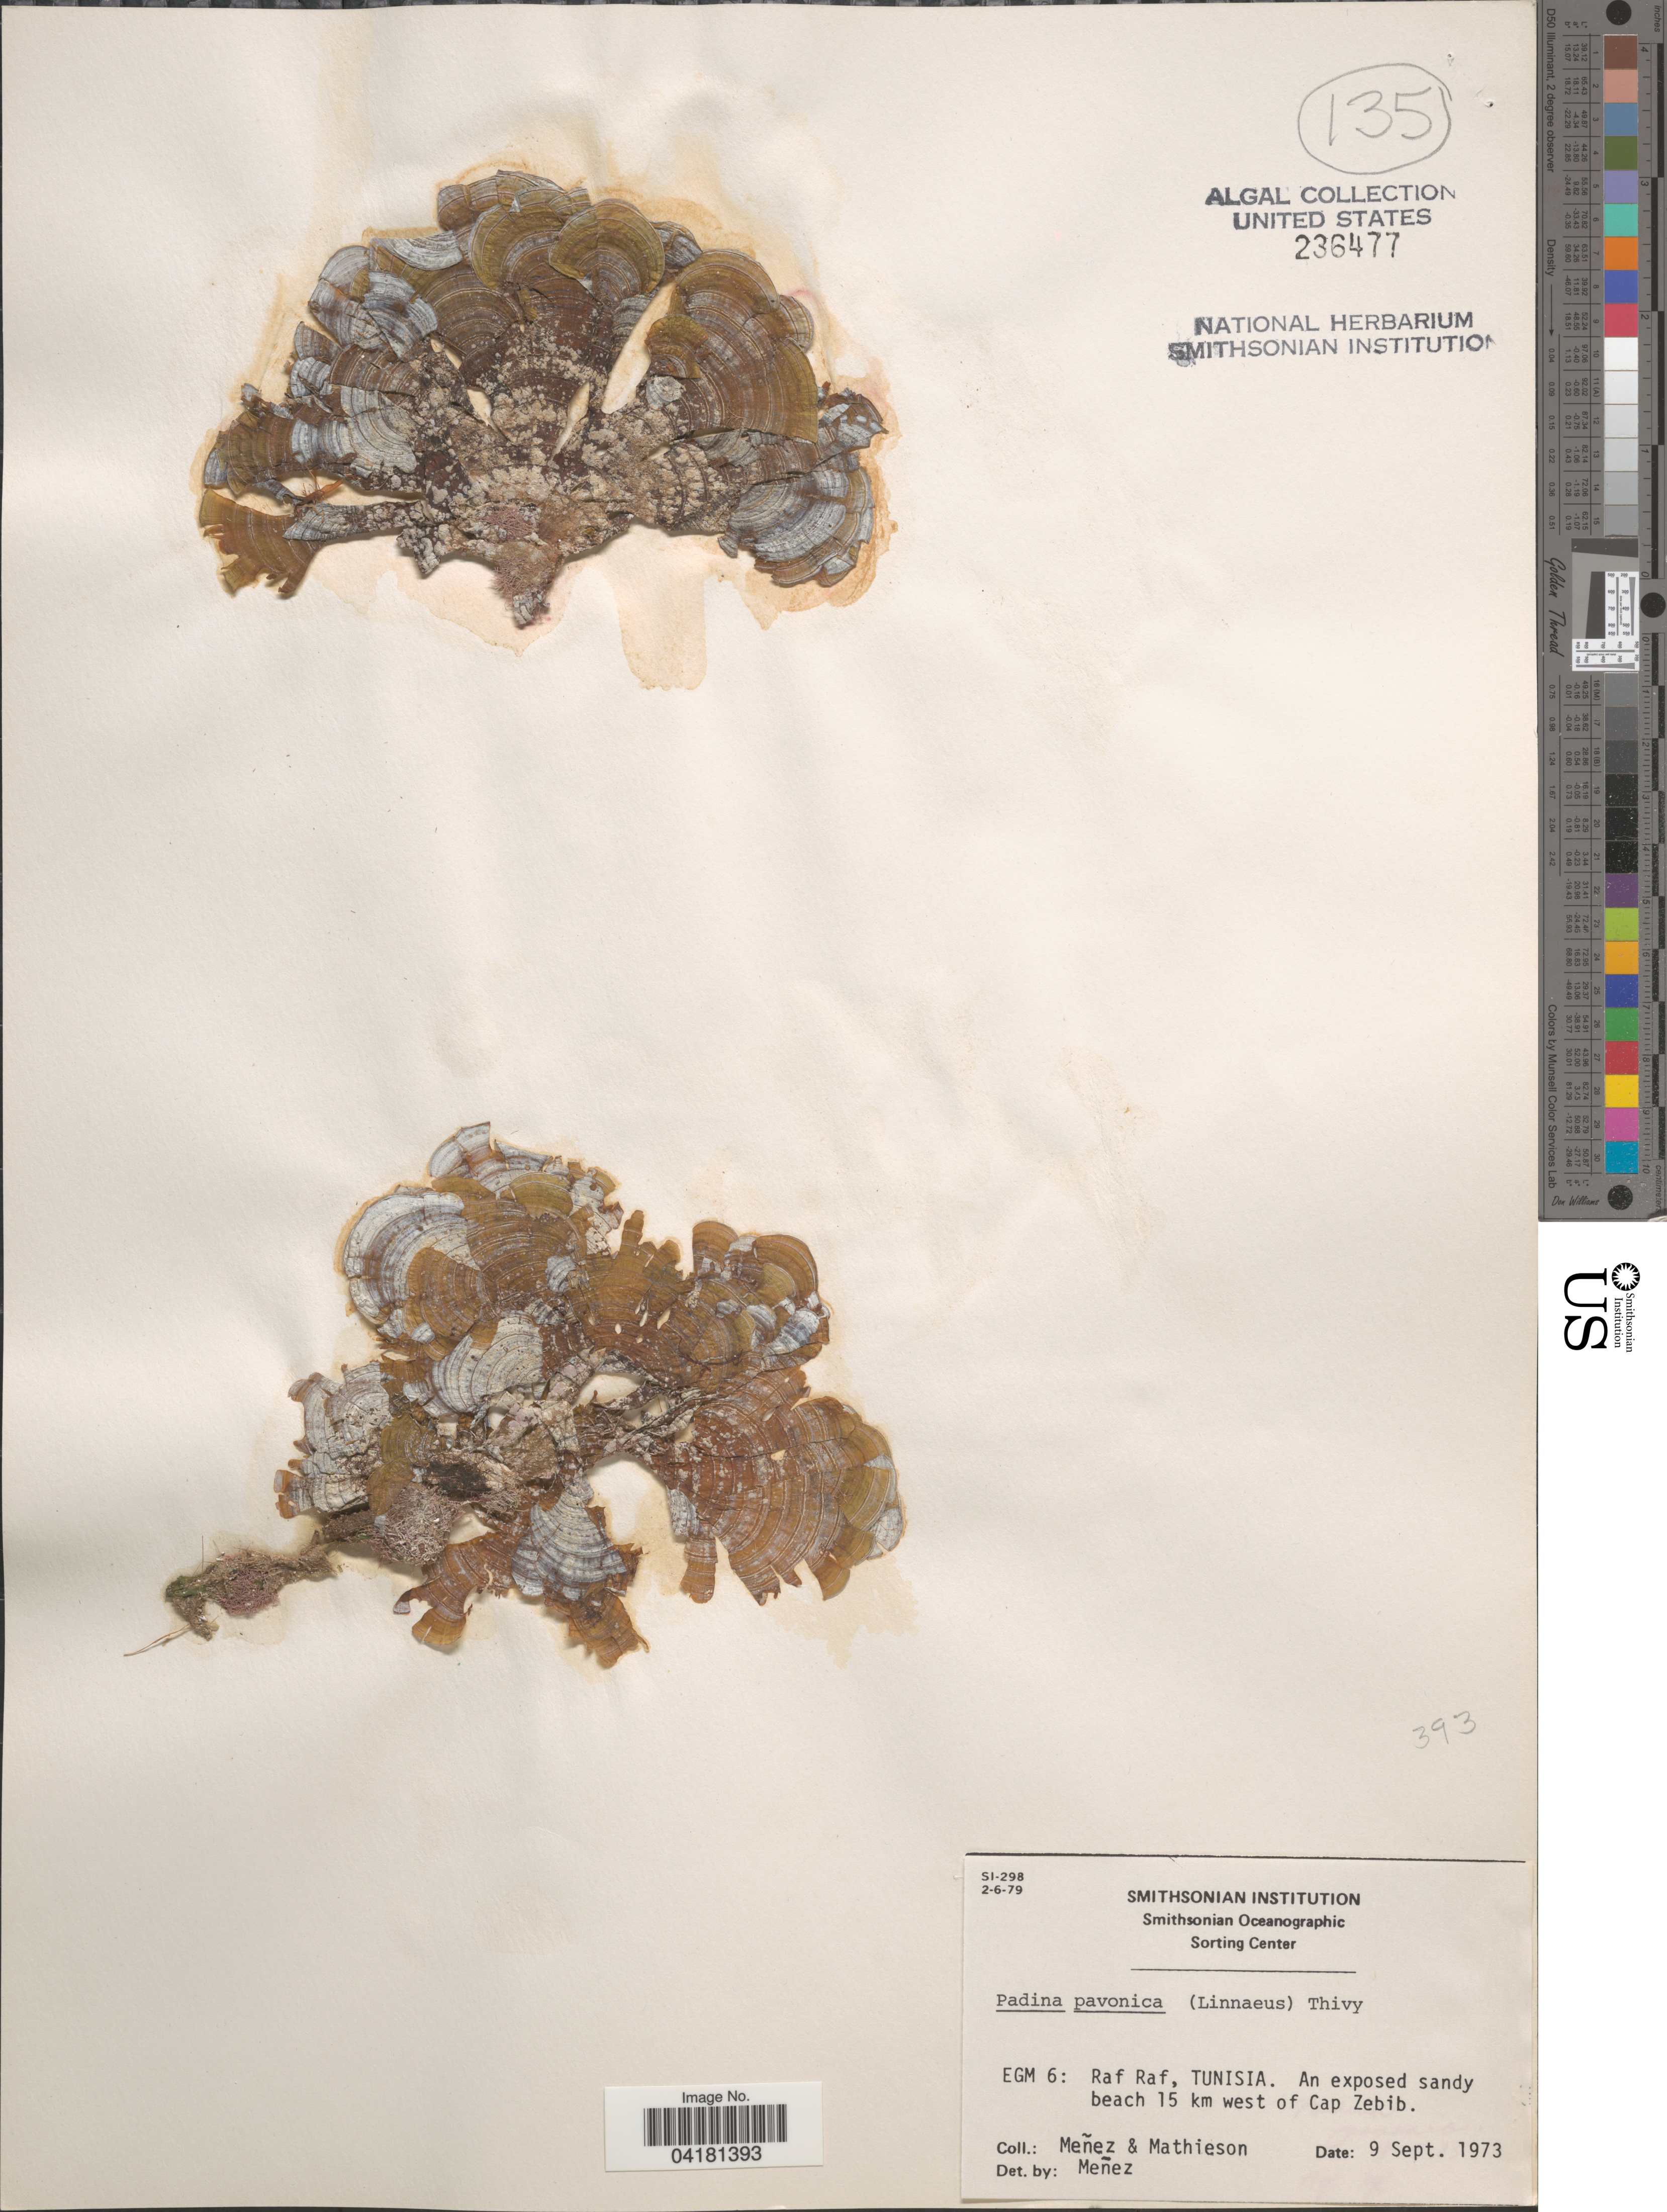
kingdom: Chromista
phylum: Ochrophyta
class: Phaeophyceae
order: Dictyotales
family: Dictyotaceae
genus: Padina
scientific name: Padina pavonica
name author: (L.) Thivy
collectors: Menez & Mathieson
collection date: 1973-09-09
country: Tunisia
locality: EGM 6: Raf Raf, Tunisia. An exposed sandy beach 15 km west of Cap Zebib.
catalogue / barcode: US 236477